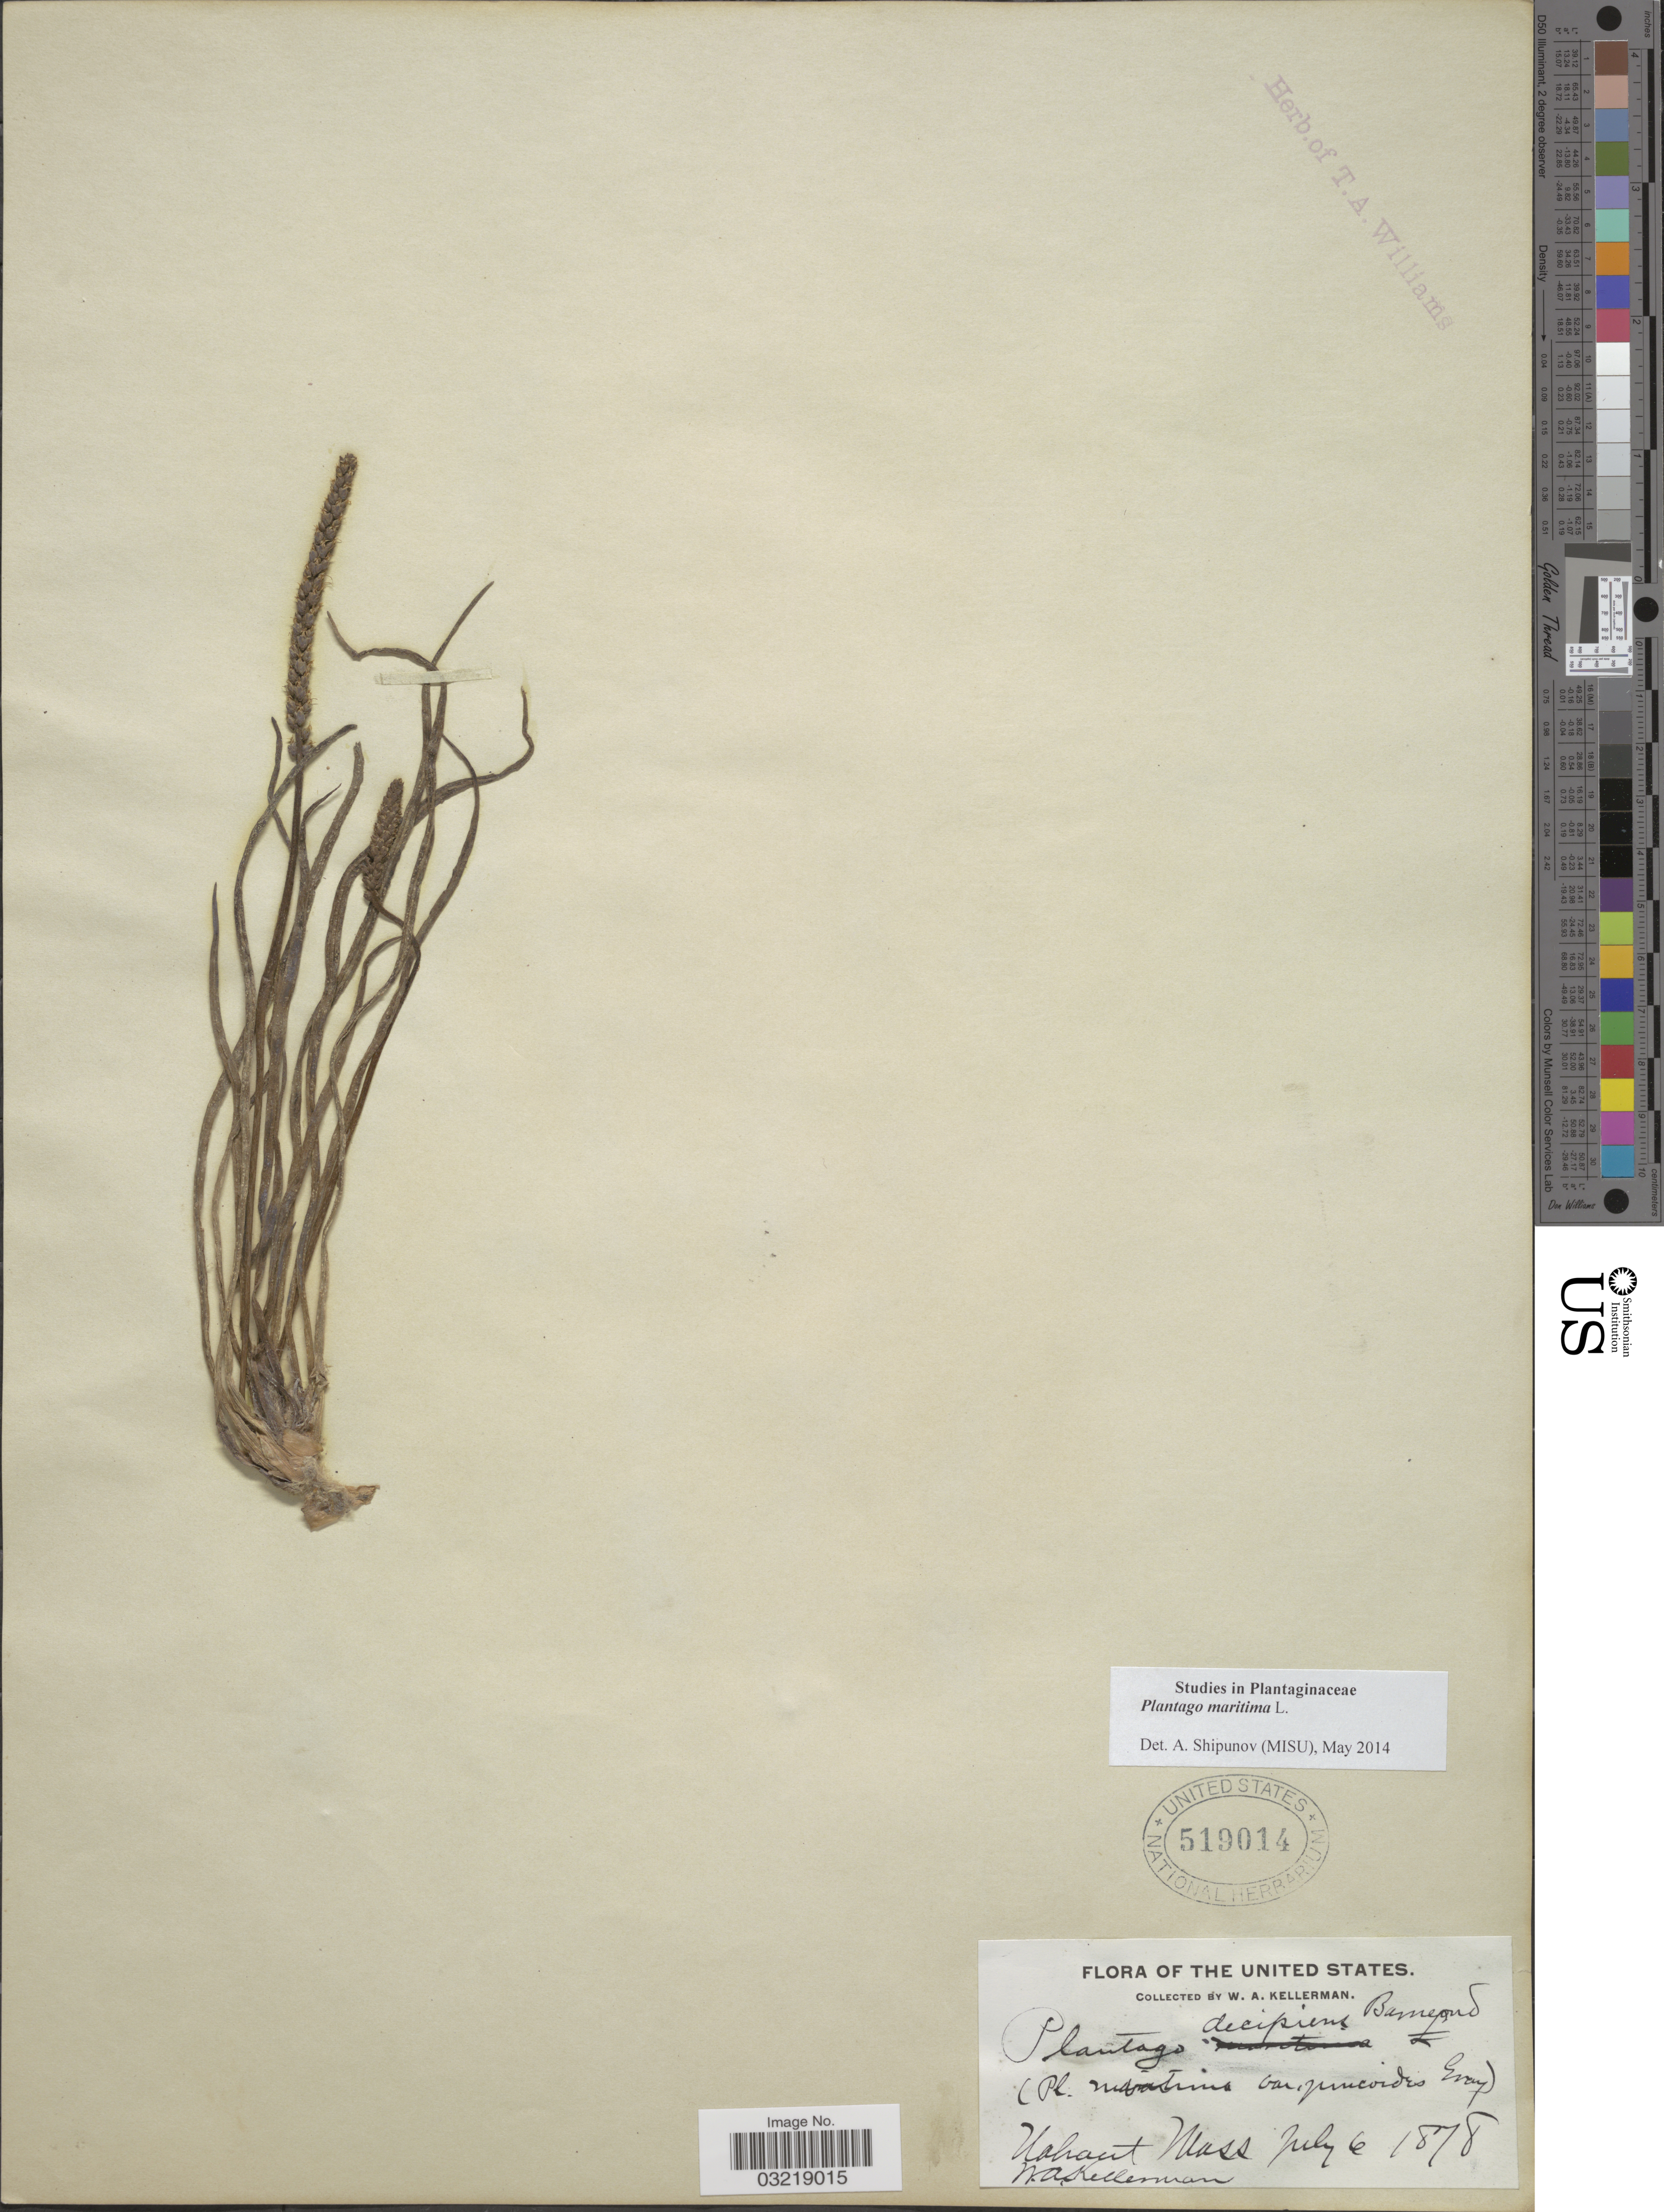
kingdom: Plantae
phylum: Tracheophyta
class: Magnoliopsida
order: Lamiales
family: Plantaginaceae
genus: Plantago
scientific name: Plantago maritima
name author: L.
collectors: W. Kellerman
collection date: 1878-07-06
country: United States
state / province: Massachusetts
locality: Uahaut.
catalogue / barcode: US 519014